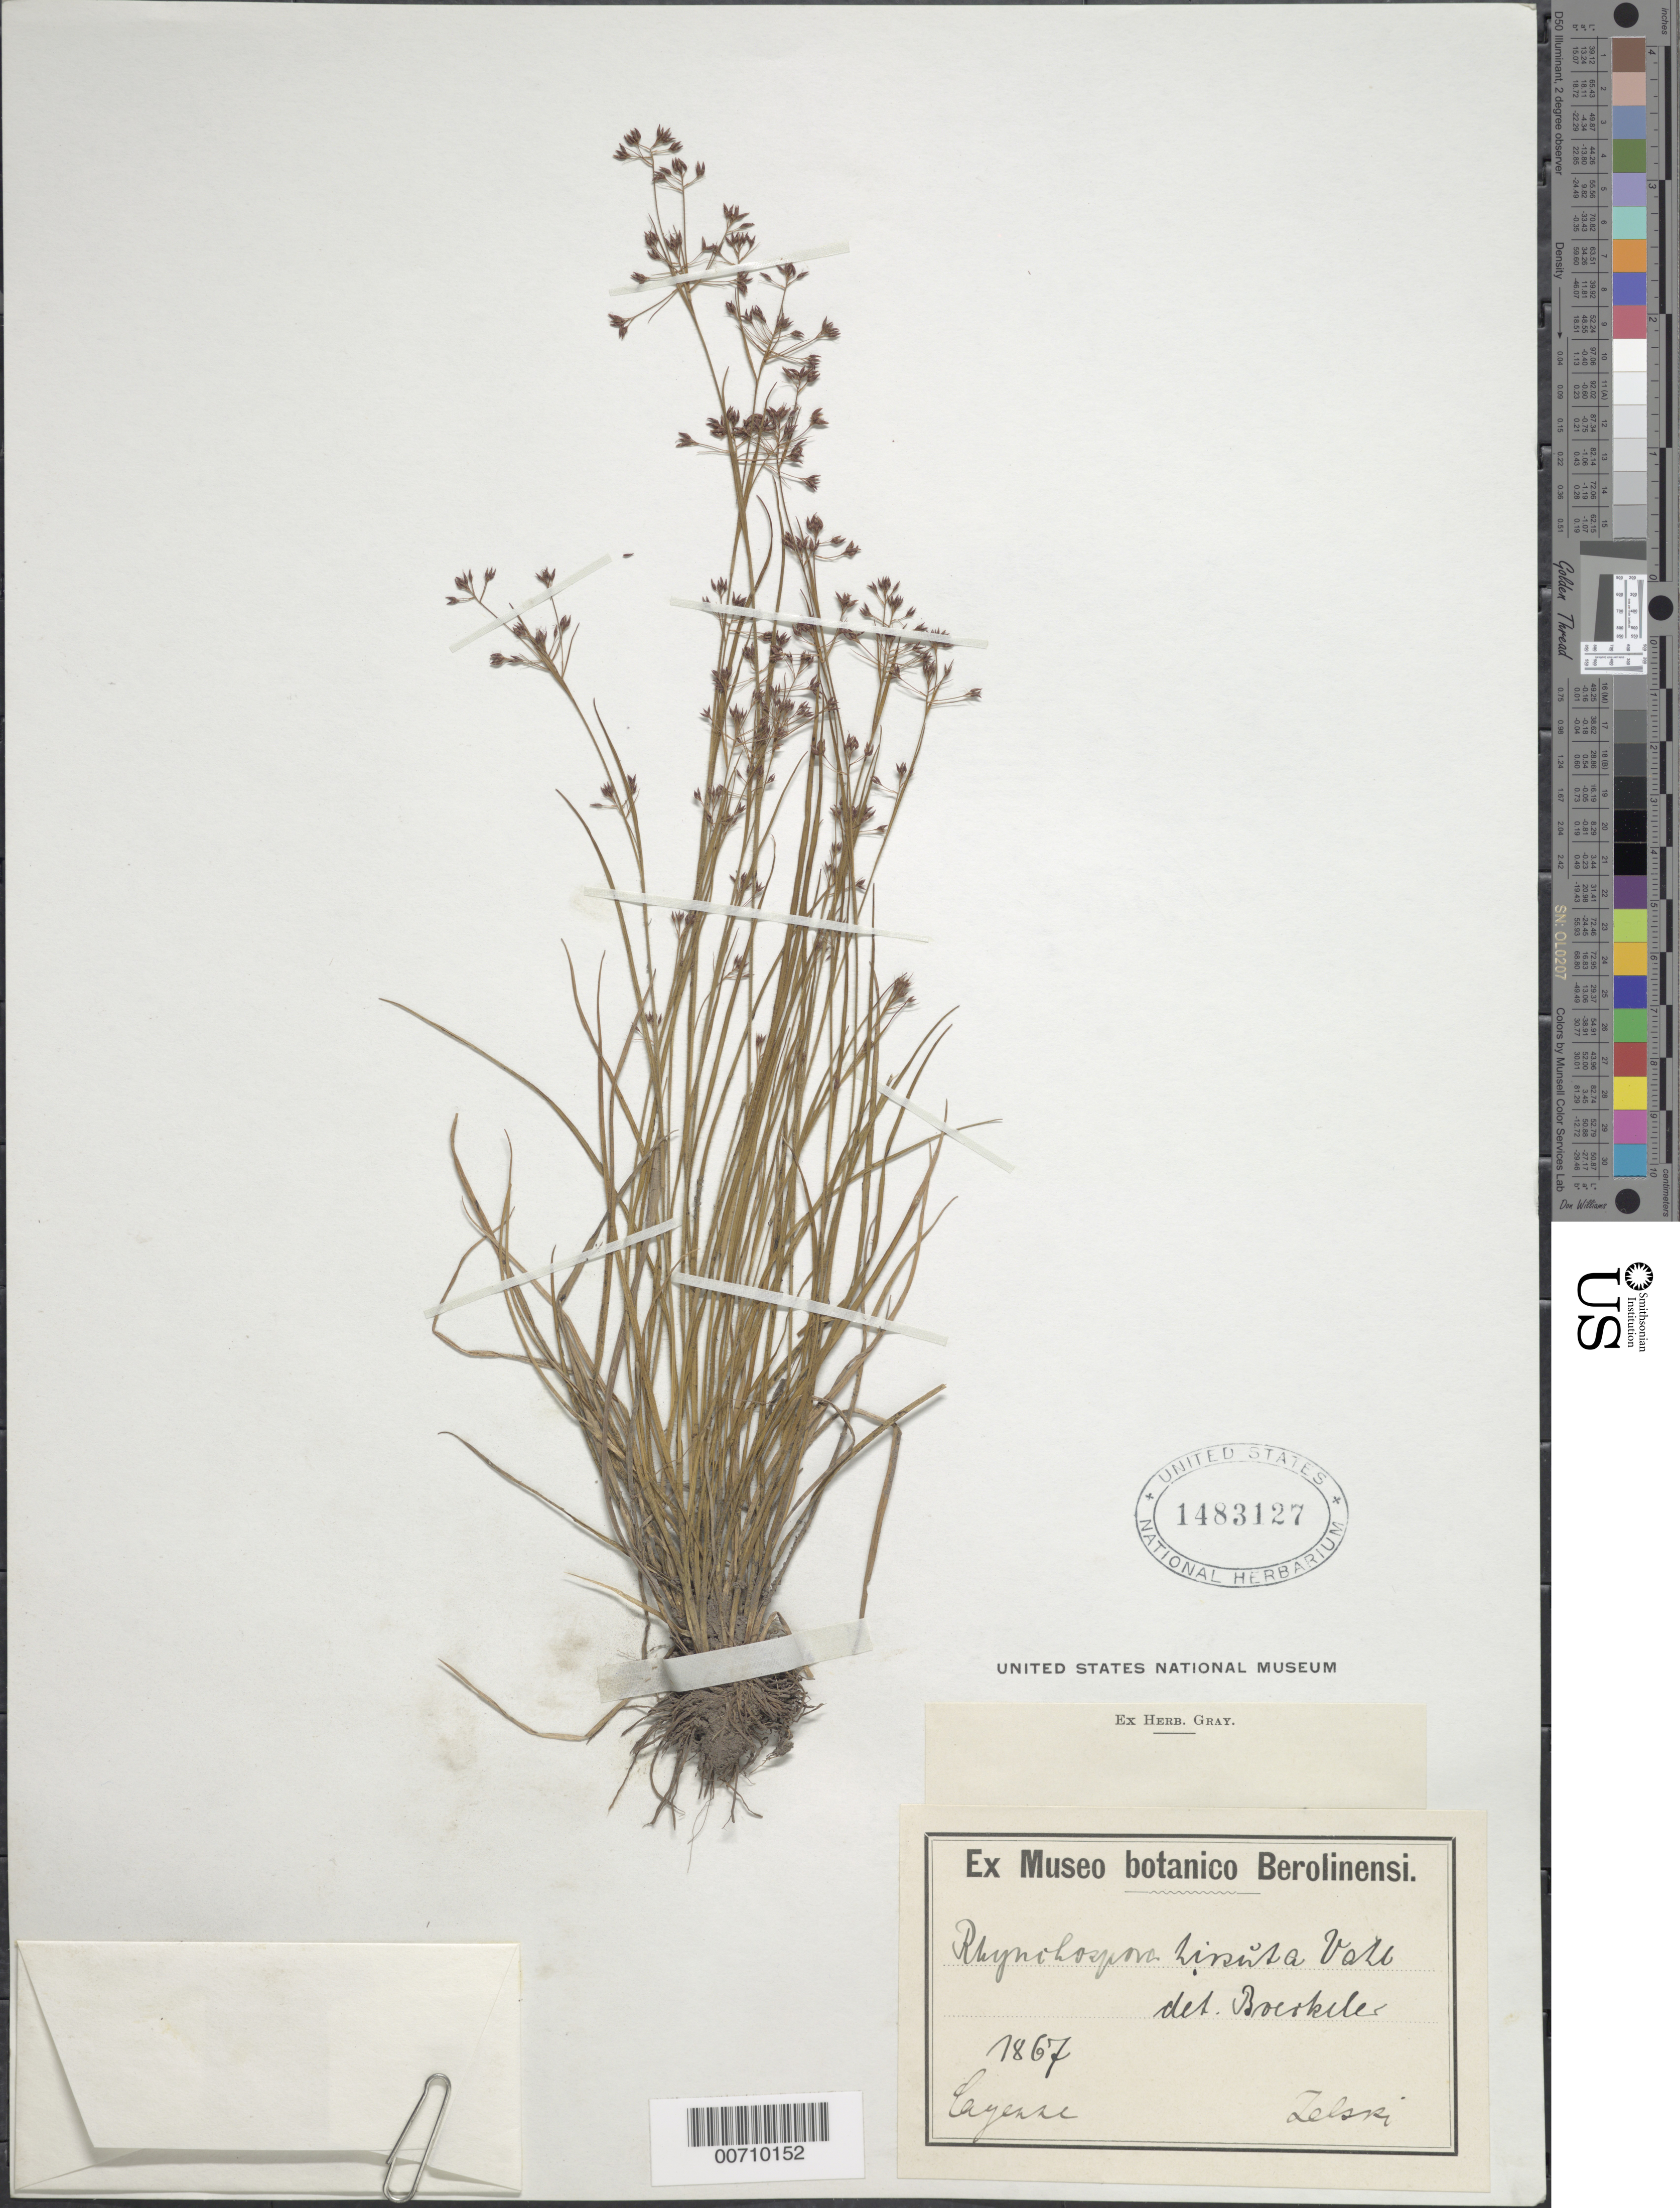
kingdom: Plantae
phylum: Tracheophyta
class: Liliopsida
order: Poales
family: Cyperaceae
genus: Rhynchospora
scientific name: Rhynchospora hirsuta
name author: (Vahl) Vahl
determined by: Boeckeler, J. O.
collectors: H. Jelski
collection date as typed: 1867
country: French Guiana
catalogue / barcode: US 1483127